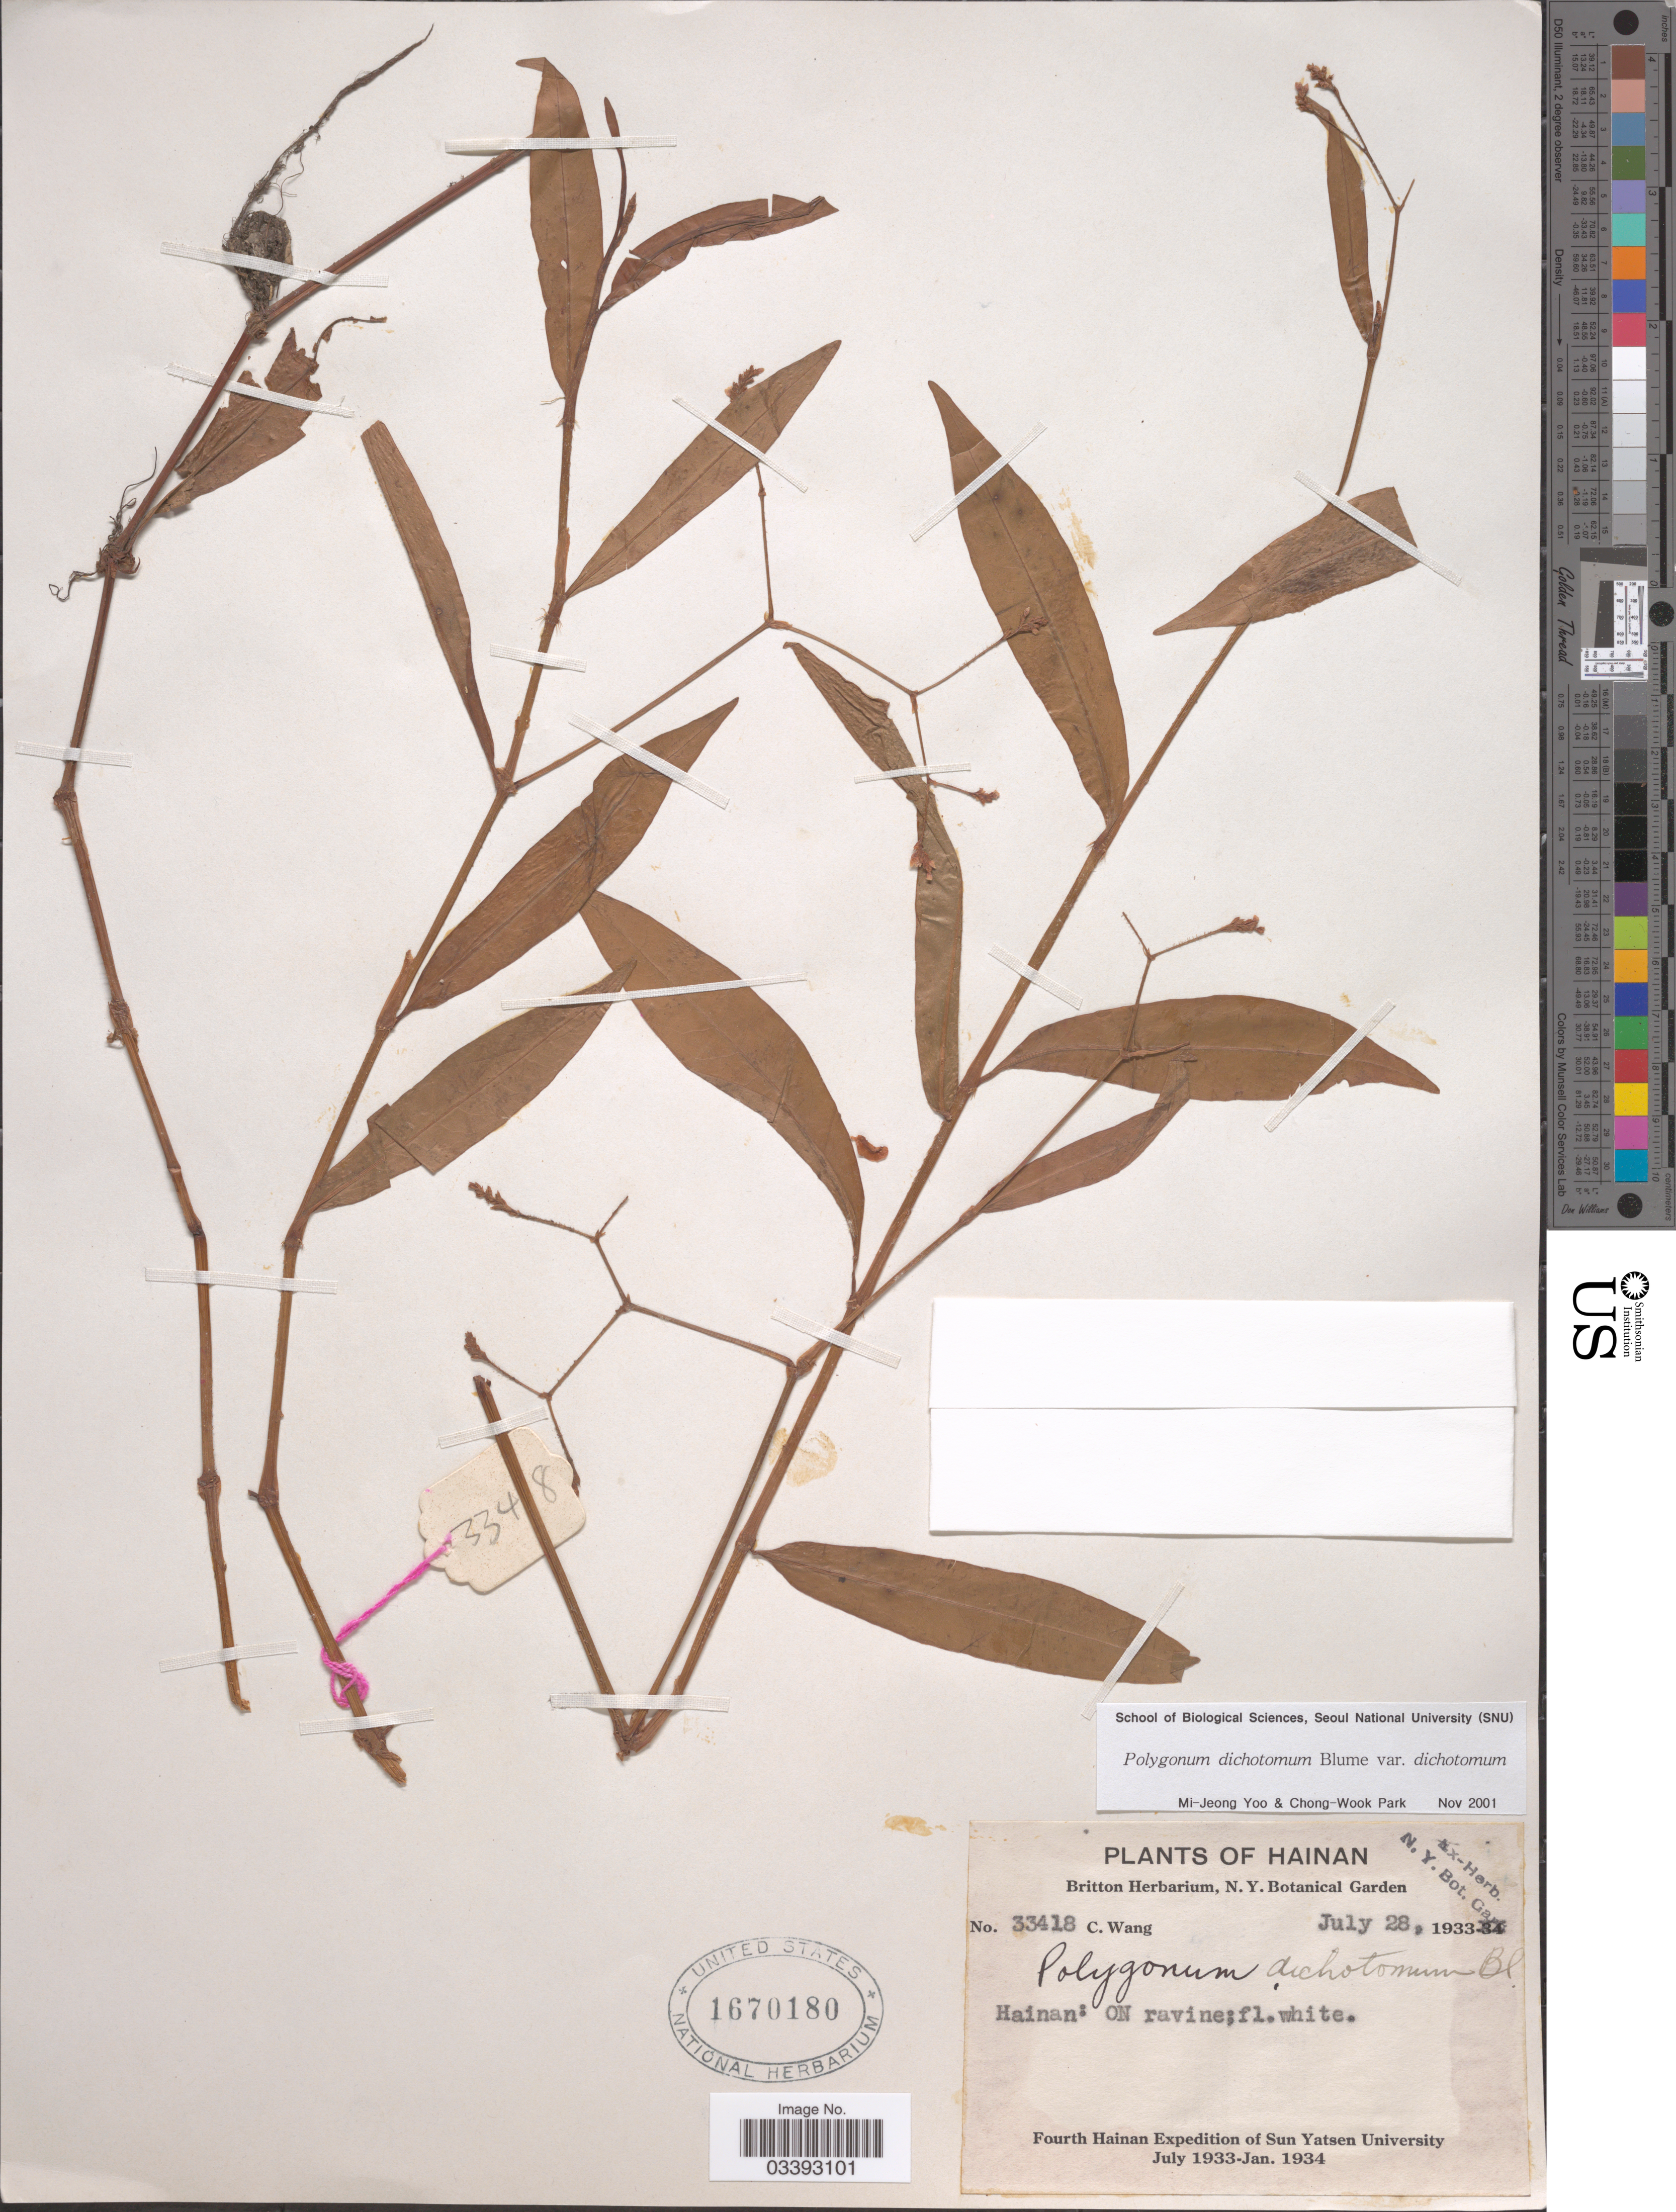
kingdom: Plantae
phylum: Tracheophyta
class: Magnoliopsida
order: Caryophyllales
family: Polygonaceae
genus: Polygonum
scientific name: Polygonum dichotomum var. dichotomum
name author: Blume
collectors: C. Wang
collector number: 33418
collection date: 1933-07-28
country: China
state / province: Hainan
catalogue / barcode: US 1670180